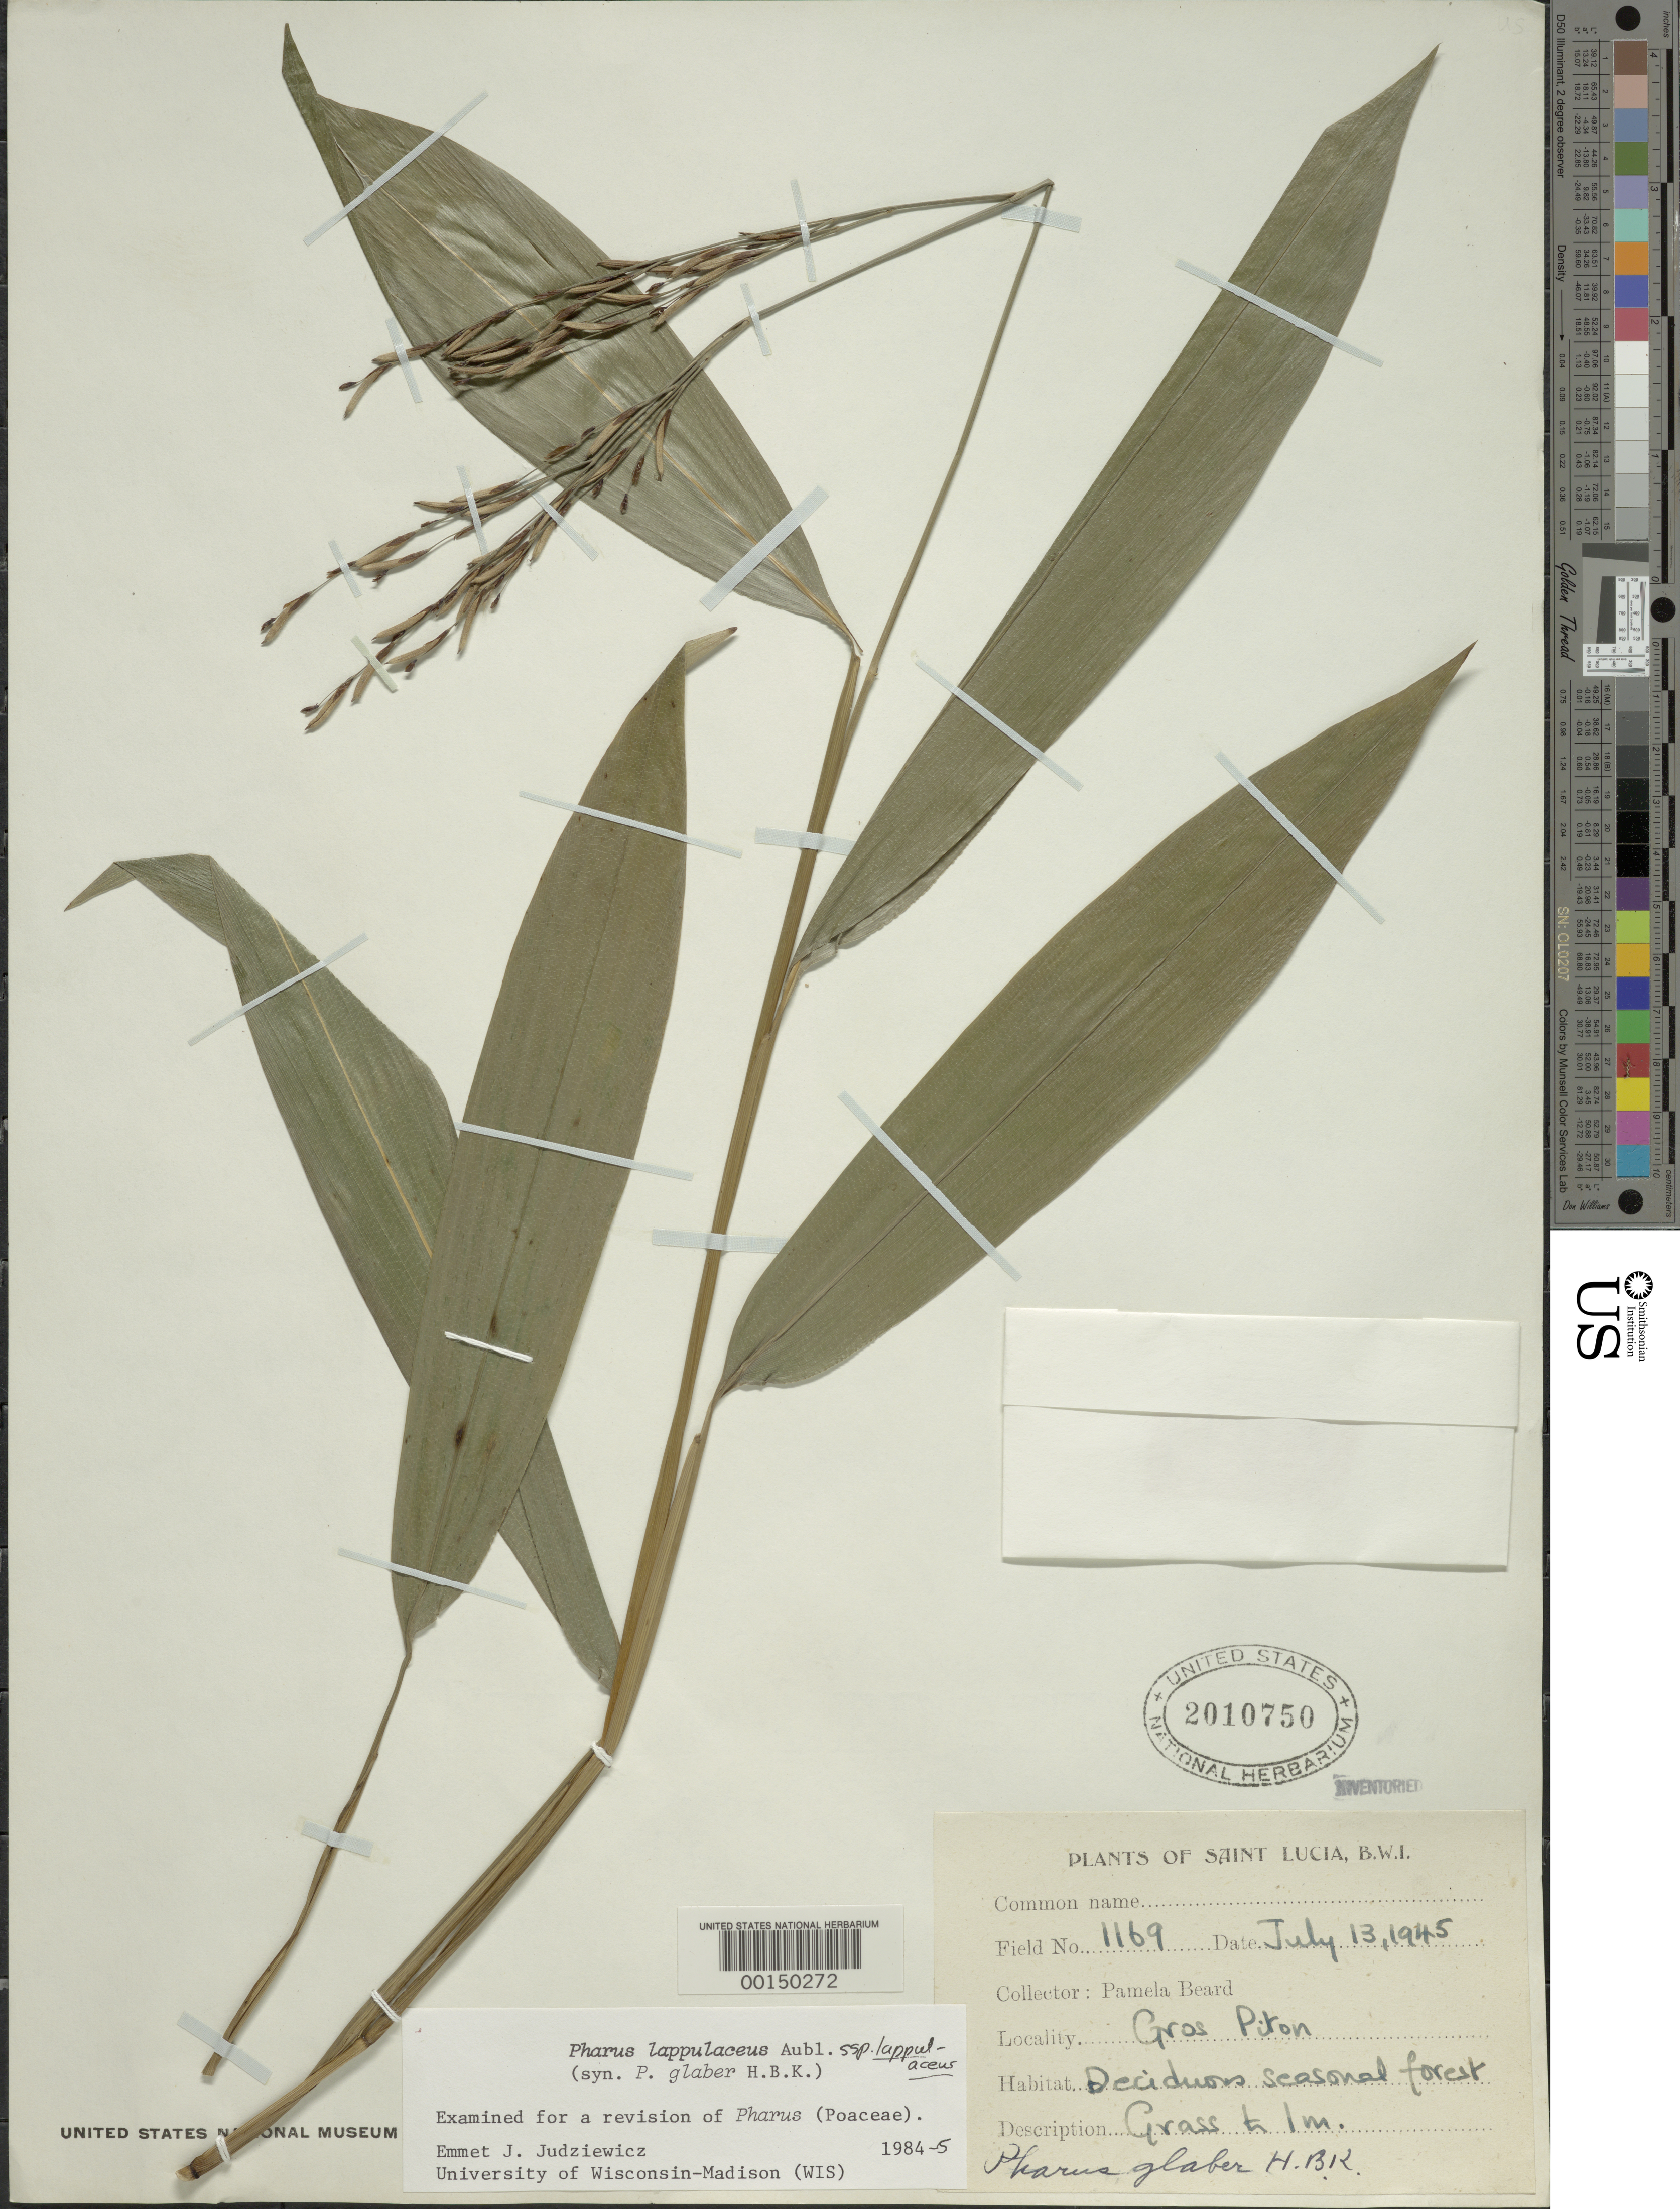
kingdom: Plantae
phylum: Tracheophyta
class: Liliopsida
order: Poales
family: Poaceae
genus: Pharus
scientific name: Pharus lappulaceus subsp. lappulaceus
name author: Aubl.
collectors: P. Beard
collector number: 1169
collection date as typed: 13 Jul 1945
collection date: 1945-07-13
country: St. Lucia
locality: Gros piton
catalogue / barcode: US 2010750